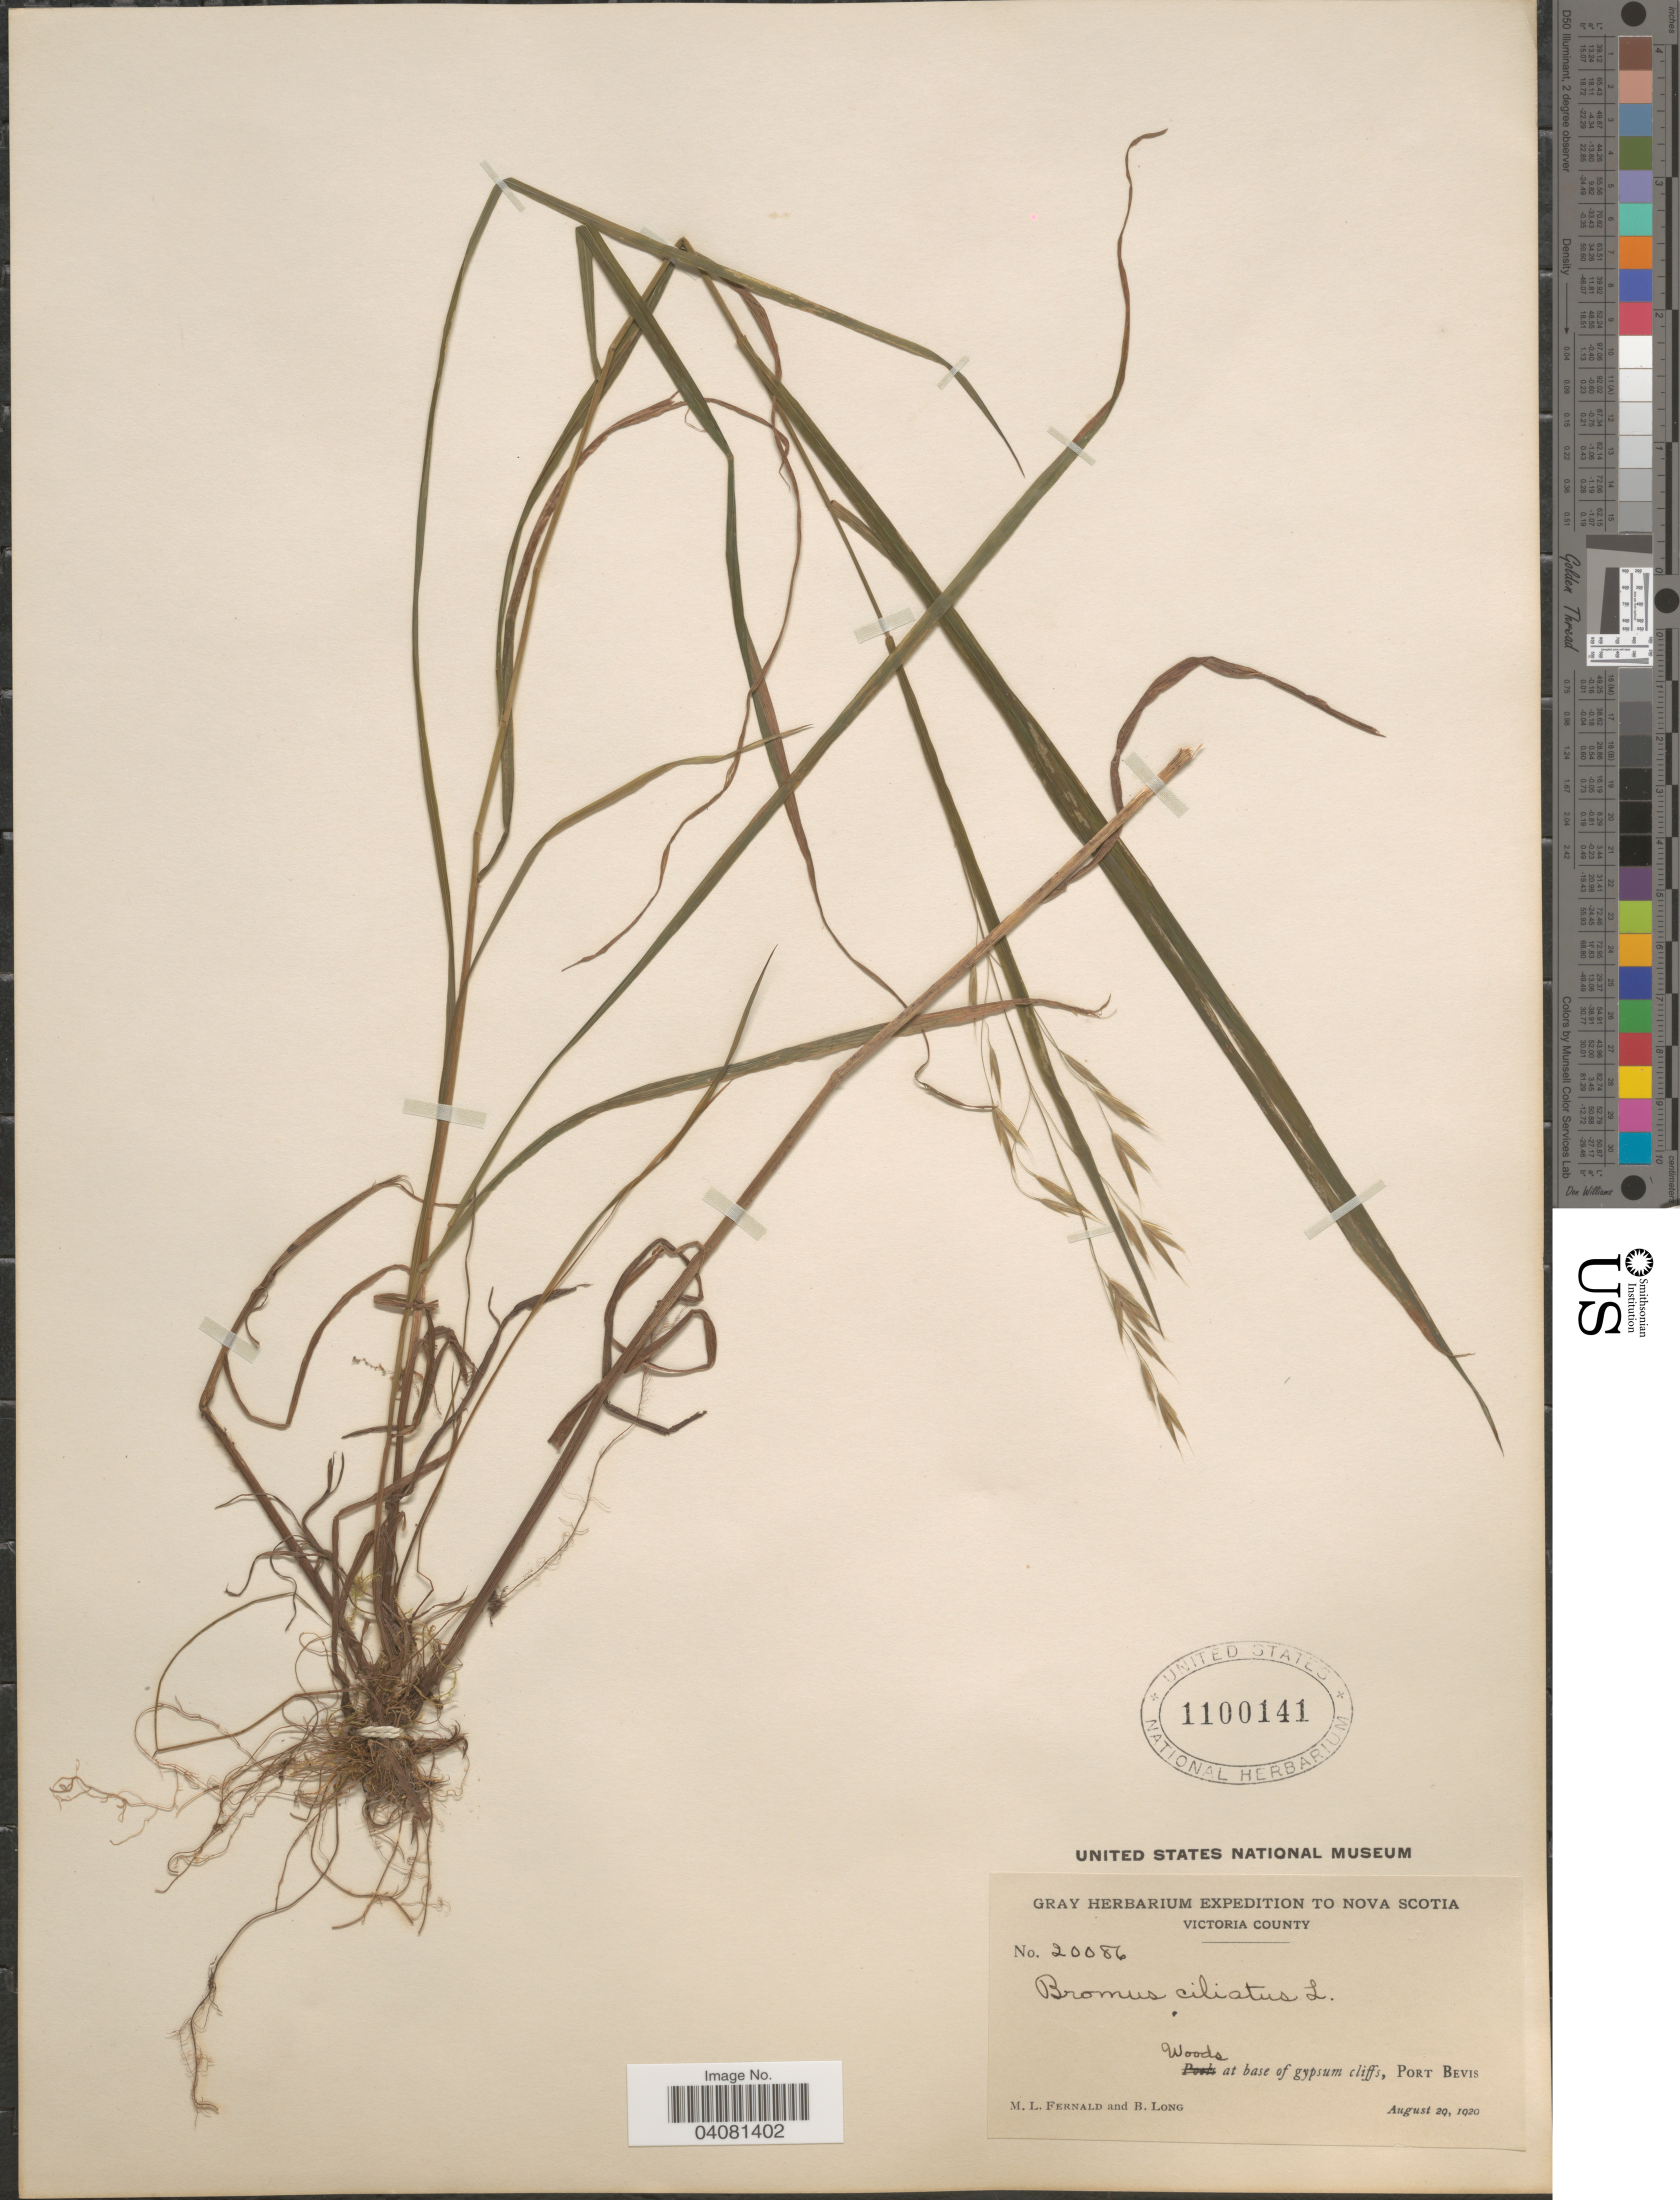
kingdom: Plantae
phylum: Tracheophyta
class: Liliopsida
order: Poales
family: Poaceae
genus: Bromus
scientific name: Bromus ciliatus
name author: L.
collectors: M. L. Fernald & B. Long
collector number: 20086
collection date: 1920-08-29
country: Canada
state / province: Nova Scotia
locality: Gray Herbarium Expedition to Nova Scotia. Victoria County. Woods at base of gypsum cliffs, Port Bevis.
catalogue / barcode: US 1100141